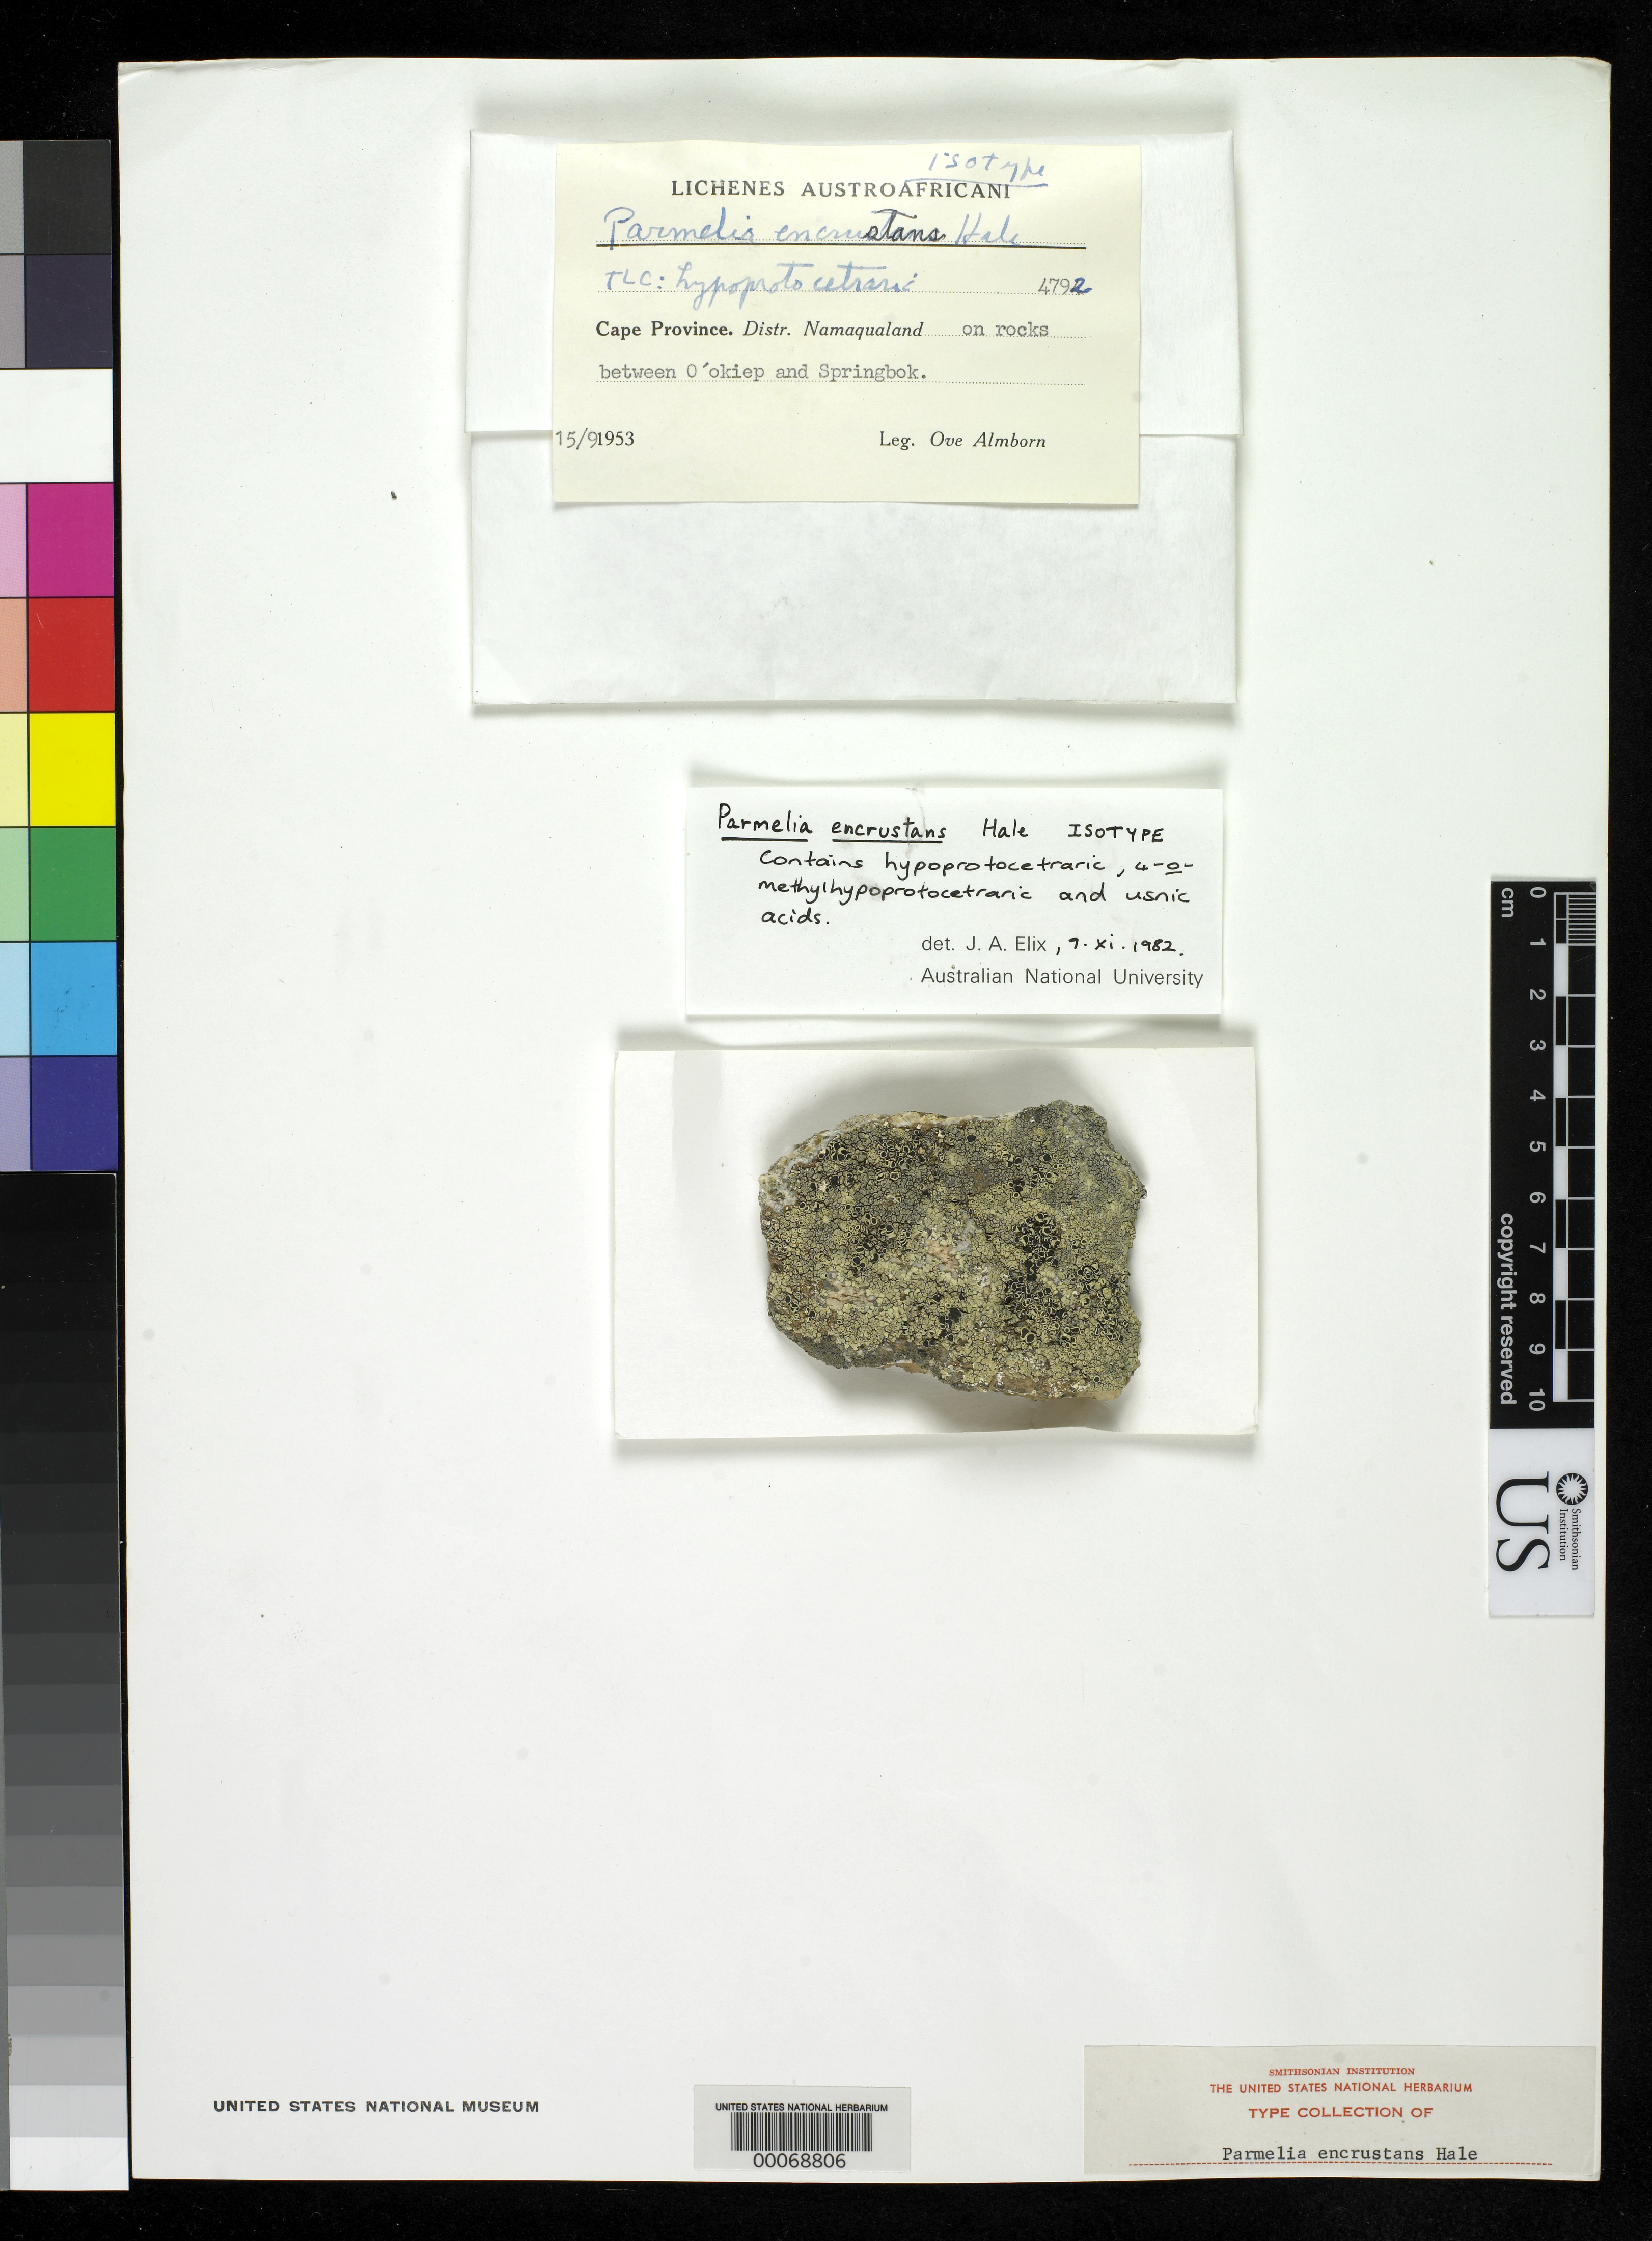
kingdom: Fungi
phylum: Ascomycota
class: Lecanoromycetes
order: Lecanorales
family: Parmeliaceae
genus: Parmelia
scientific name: Parmelia encrustans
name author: Hale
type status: Isotype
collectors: O. Almborn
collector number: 4792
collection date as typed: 15 Sep 1953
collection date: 1953-09-15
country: South Africa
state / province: Northern Cape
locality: Between O'Okiep & Springbok. Namaqualand District